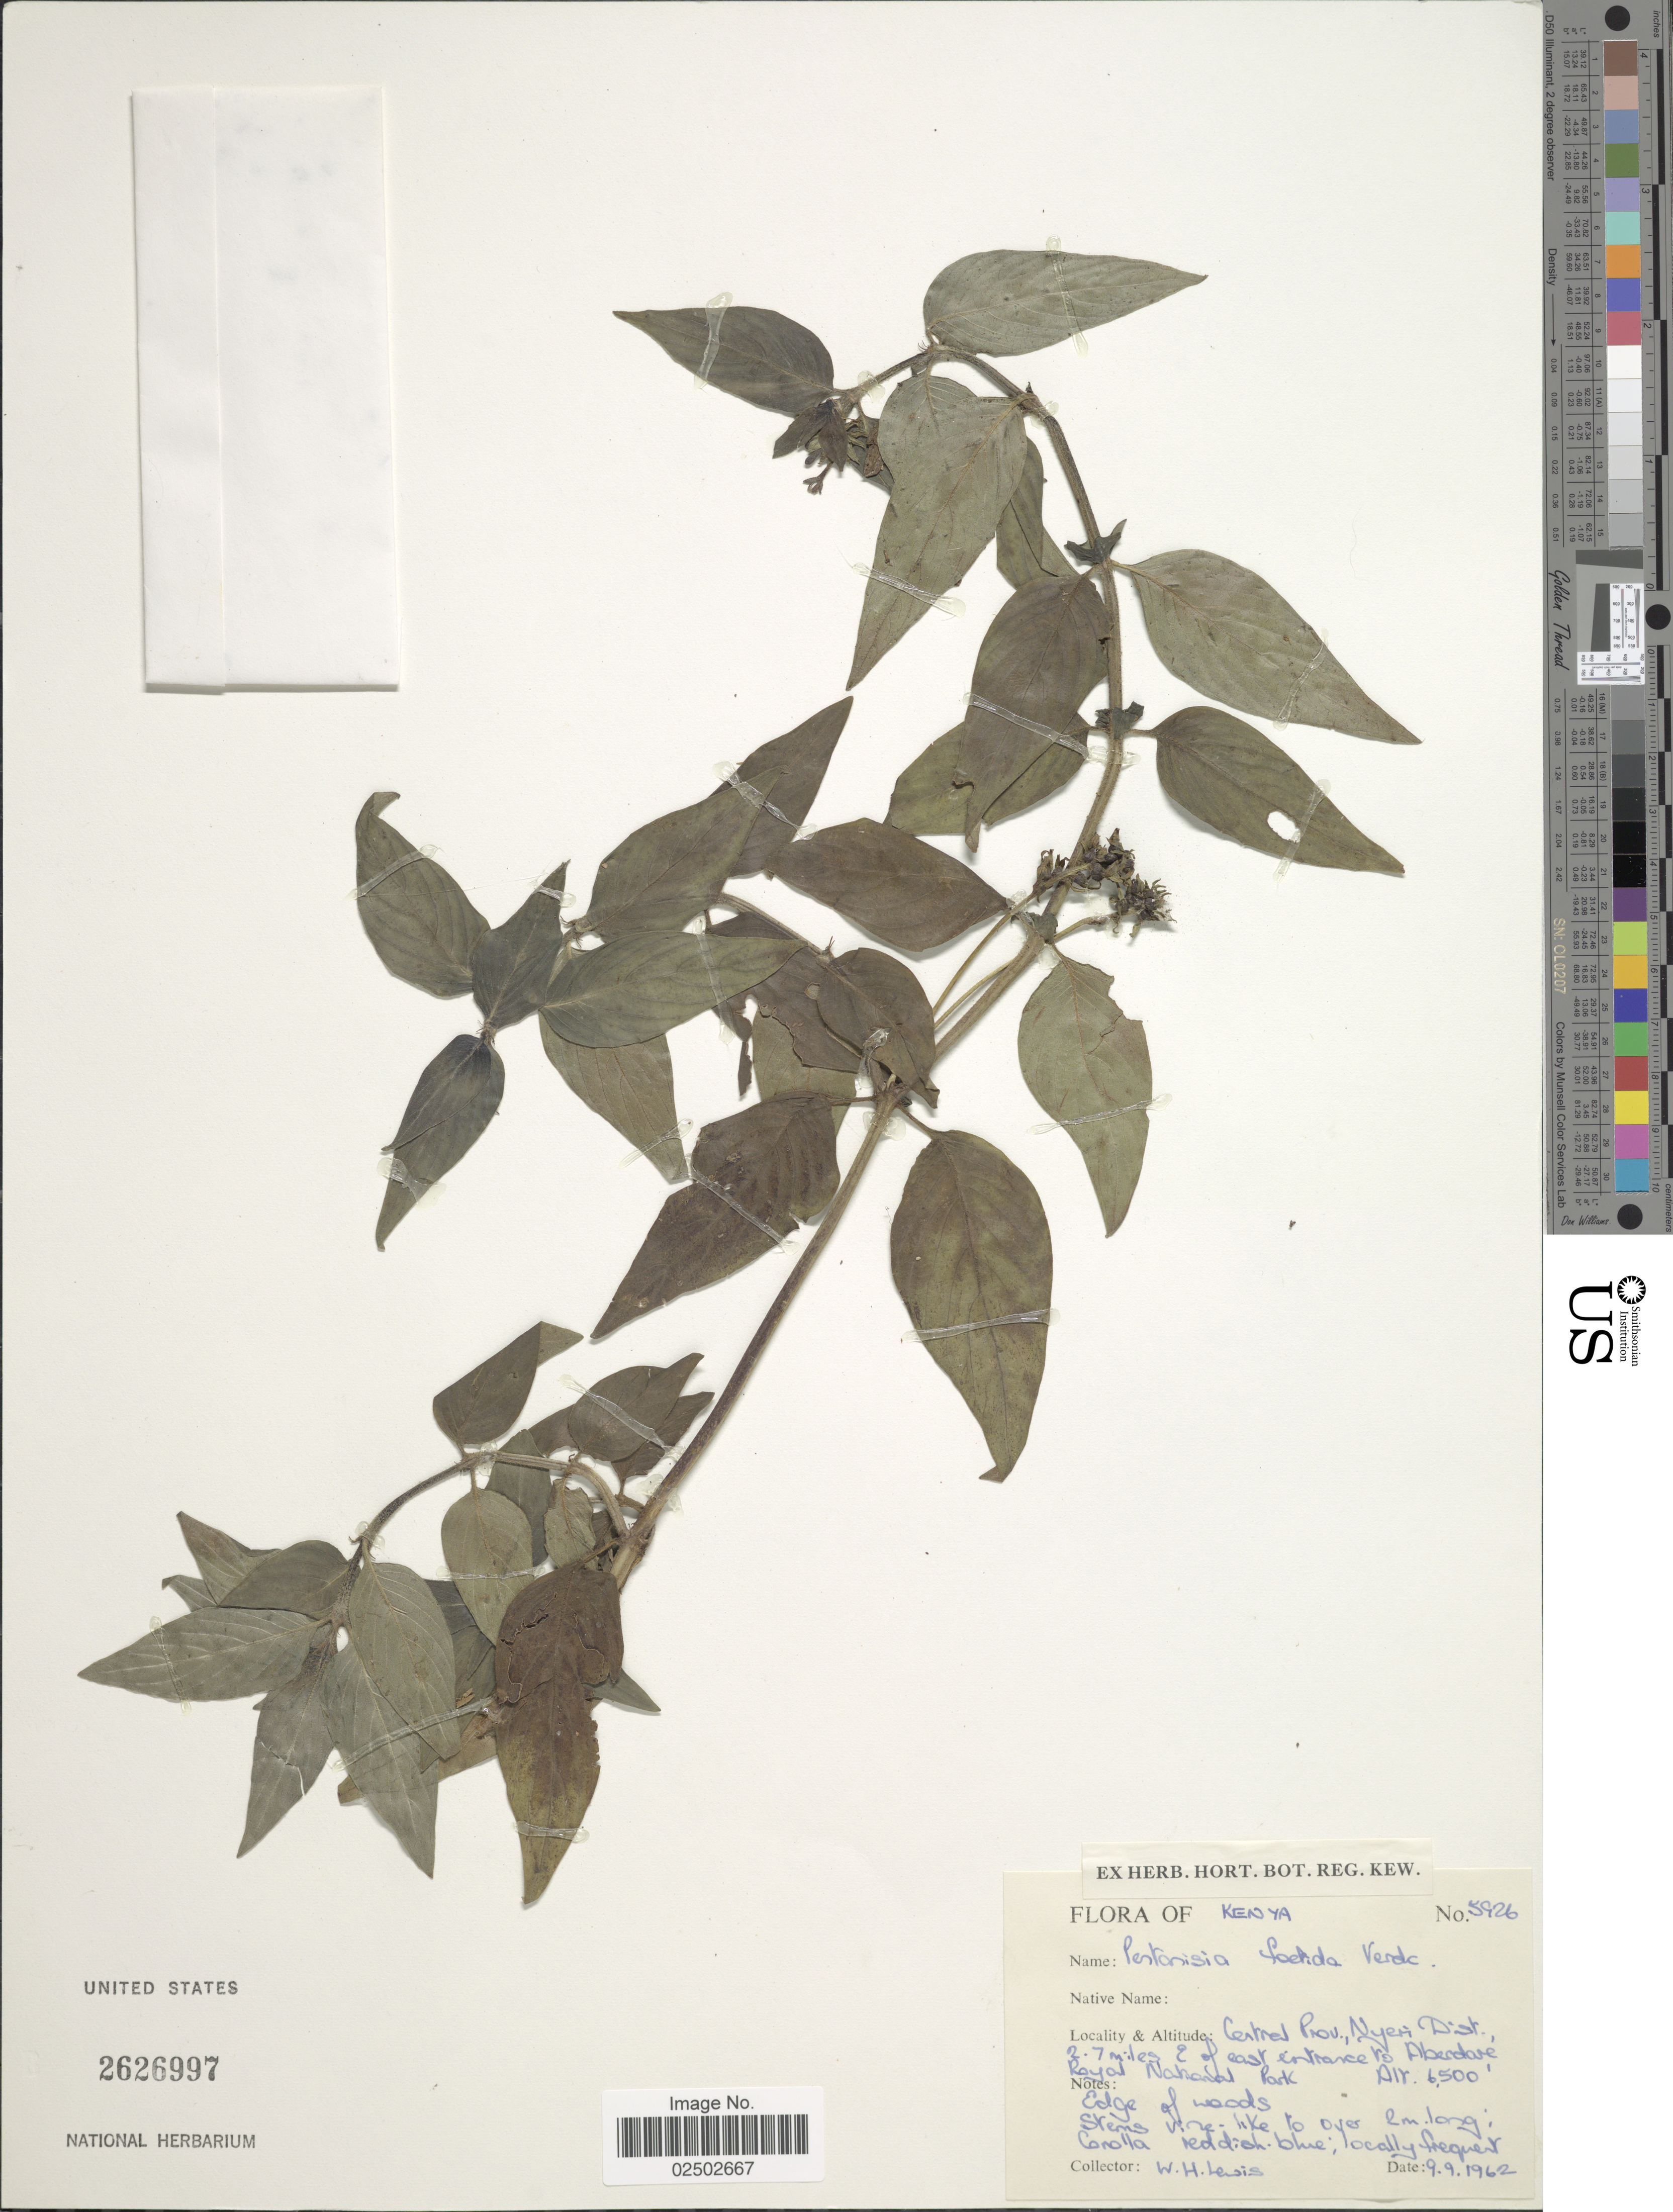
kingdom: Plantae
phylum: Tracheophyta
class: Magnoliopsida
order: Gentianales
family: Rubiaceae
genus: Pentanisia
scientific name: Pentanisia foetida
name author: Verdc.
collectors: W. H. Lewis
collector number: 5926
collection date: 1962-09-09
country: Kenya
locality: Central Prov. Nyeri Dist. 2.7 miles E of East entrance Vc. Aberdove Royal National Park [interpreted]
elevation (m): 1981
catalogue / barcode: US 2626997